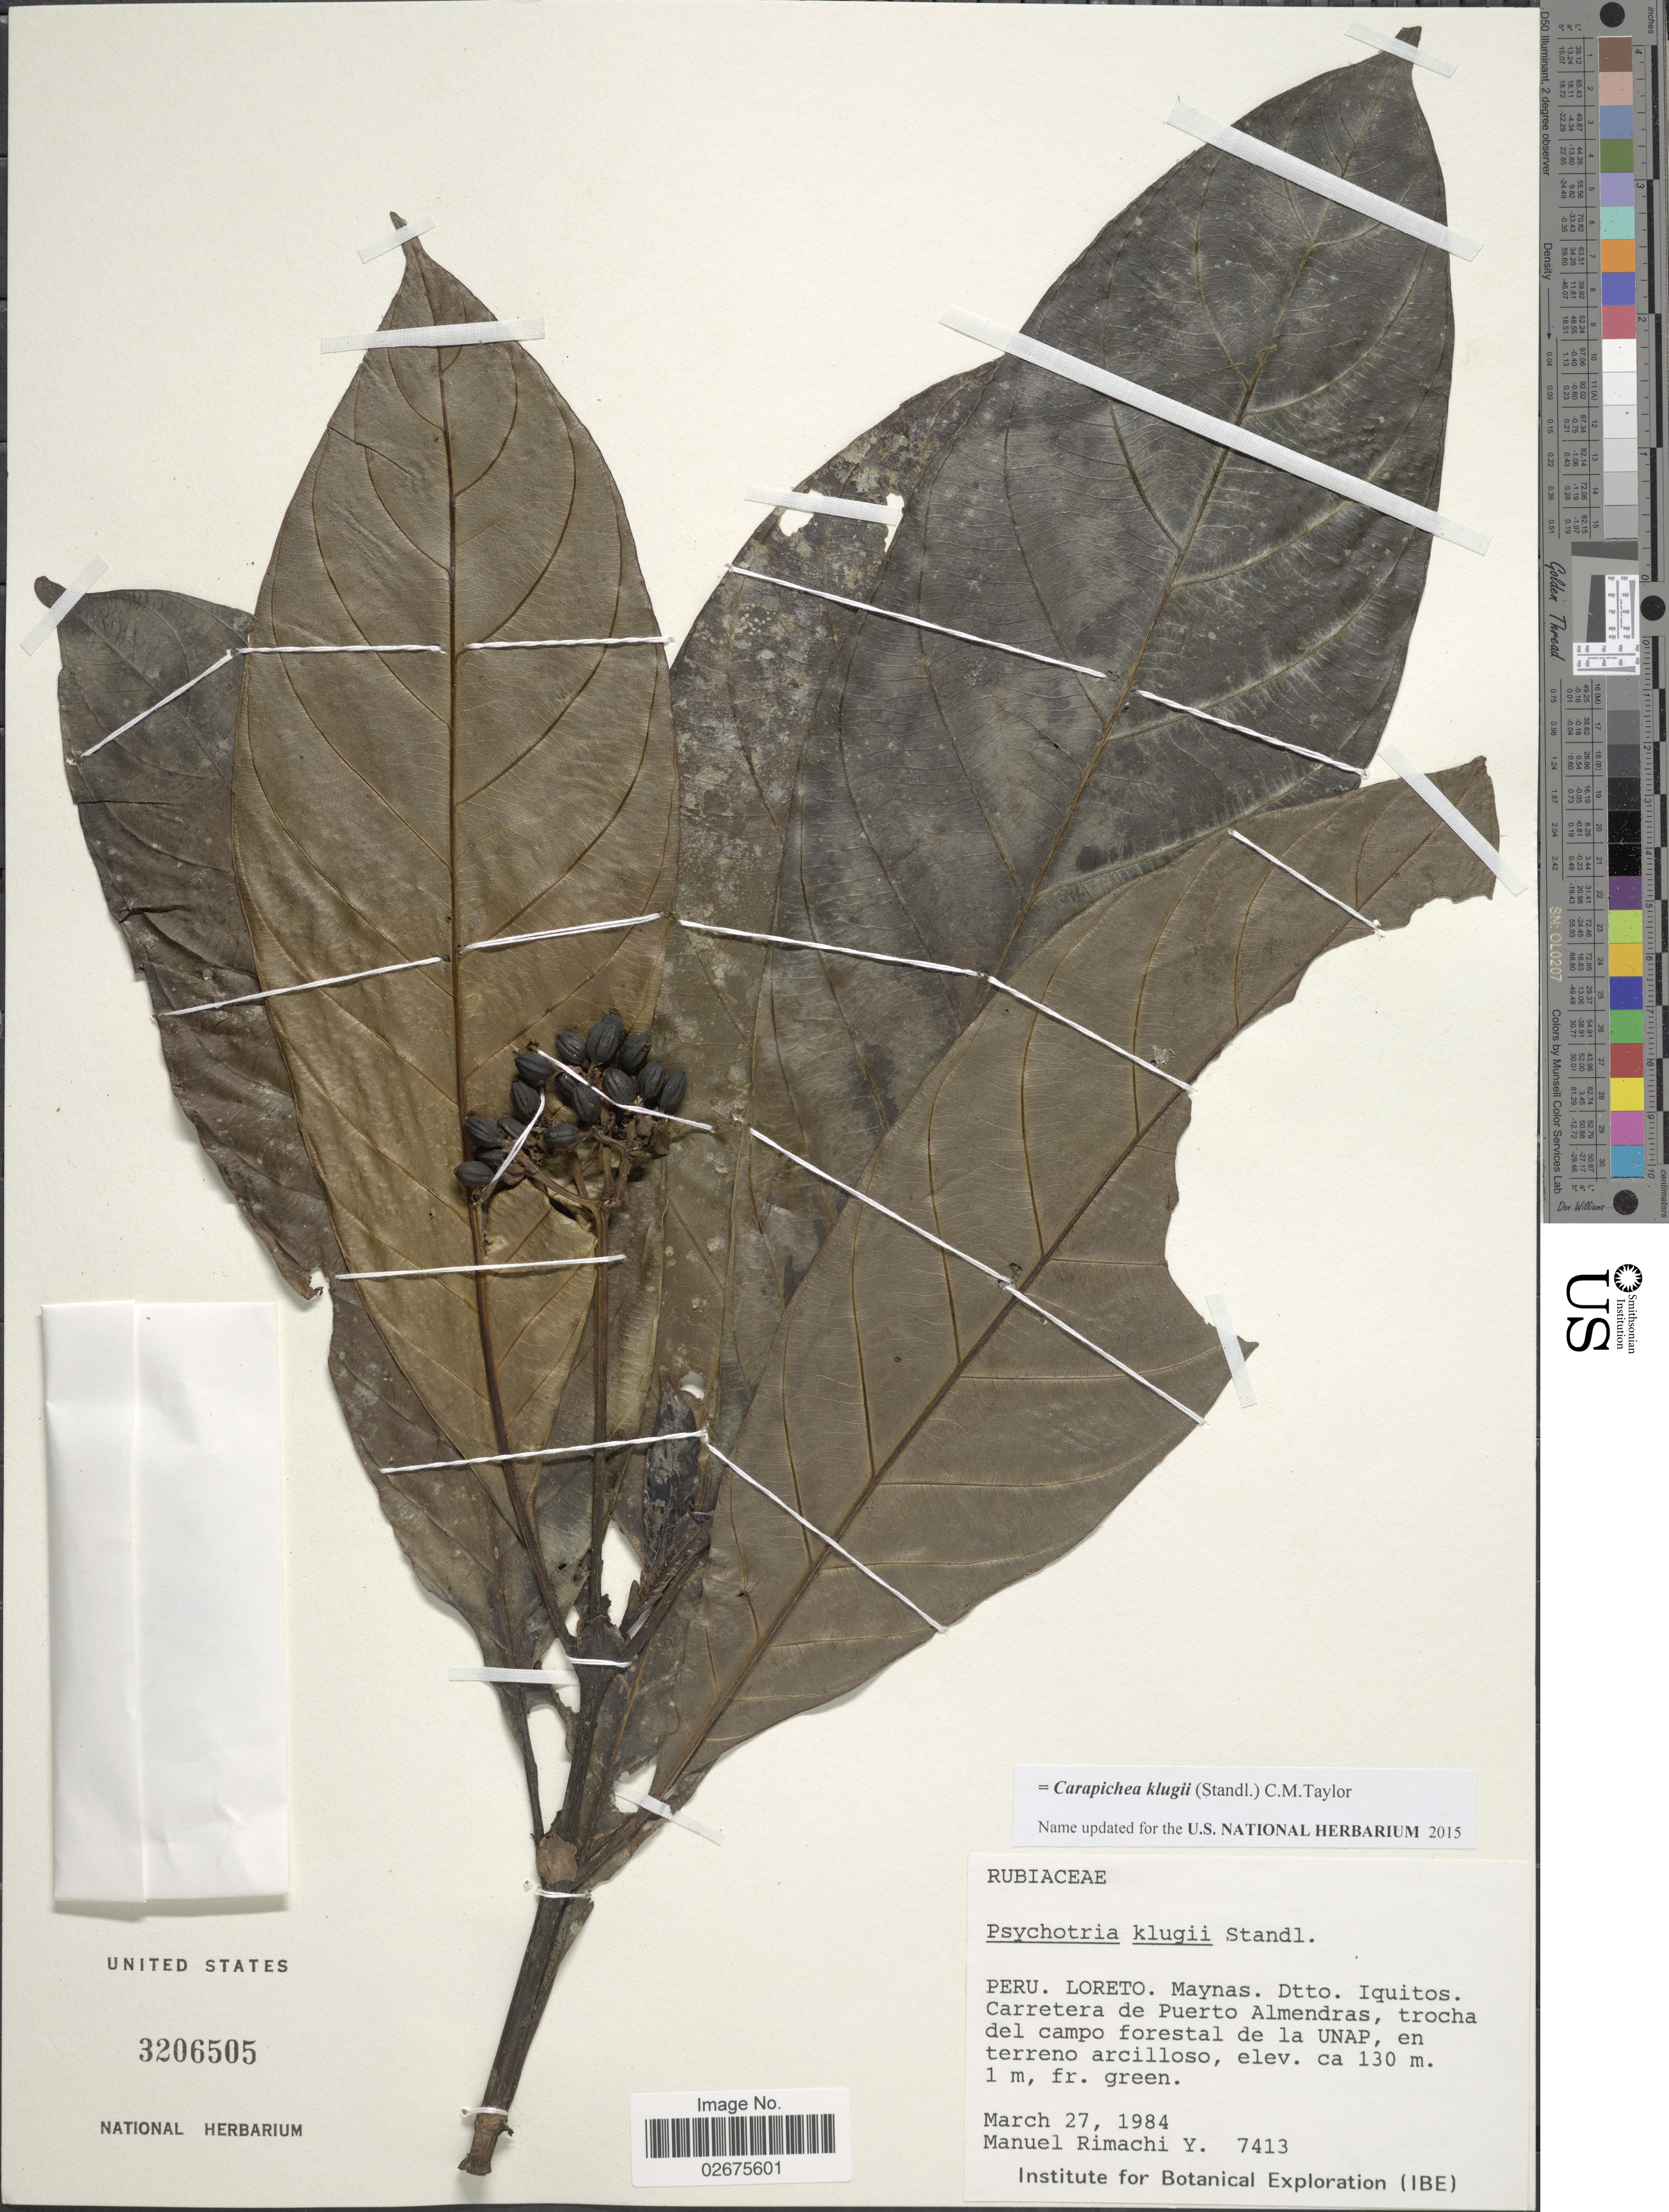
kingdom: Plantae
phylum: Tracheophyta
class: Magnoliopsida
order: Gentianales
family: Rubiaceae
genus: Carapichea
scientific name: Carapichea klugii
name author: (Standl.) C.M. Taylor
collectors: M. Rimachi Y.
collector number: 7413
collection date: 1984-08-27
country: Peru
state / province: Loreto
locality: Maynas. Dtto. Iquitos. Carretera de Puerto Almendras, trocha del campo florestal de la UNAP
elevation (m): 130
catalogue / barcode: US 3206505